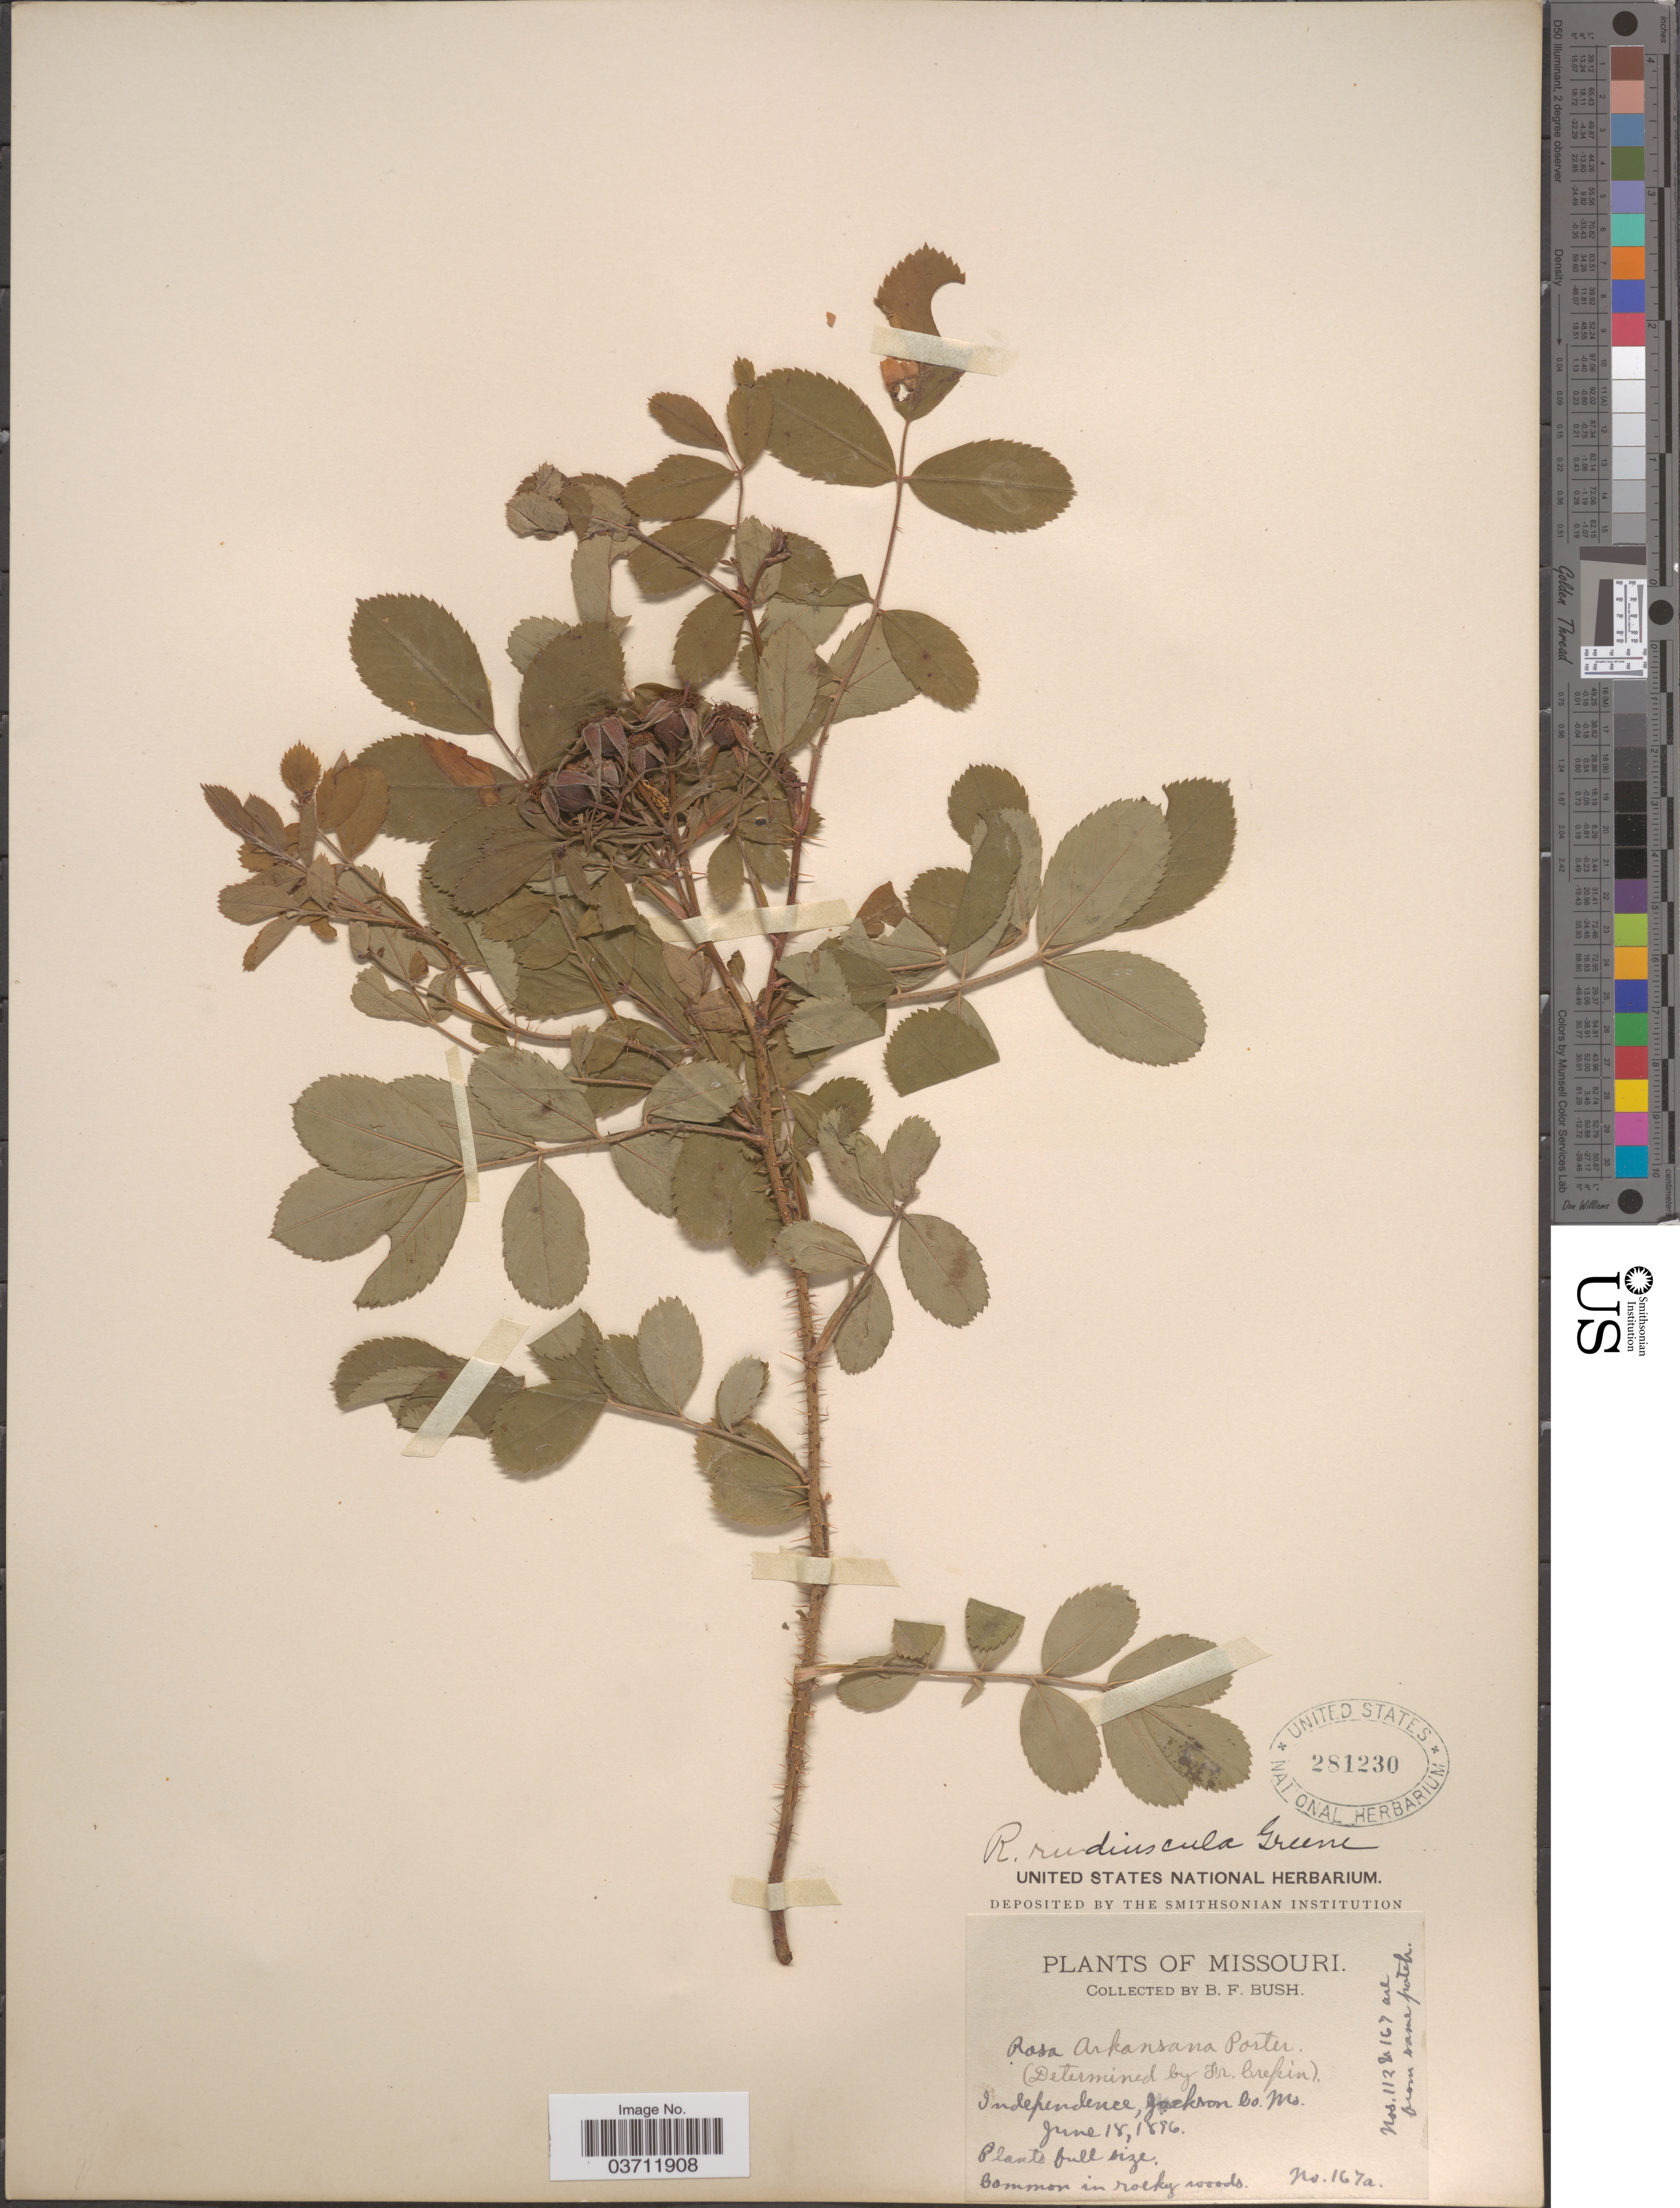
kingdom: Plantae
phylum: Tracheophyta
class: Magnoliopsida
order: Rosales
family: Rosaceae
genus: Rosa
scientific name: Rosa rudiuscula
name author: Greene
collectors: B. F. Bush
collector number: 167a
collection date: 1896-06-18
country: United States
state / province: Missouri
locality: Independence, Jackson Co.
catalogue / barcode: US 281230